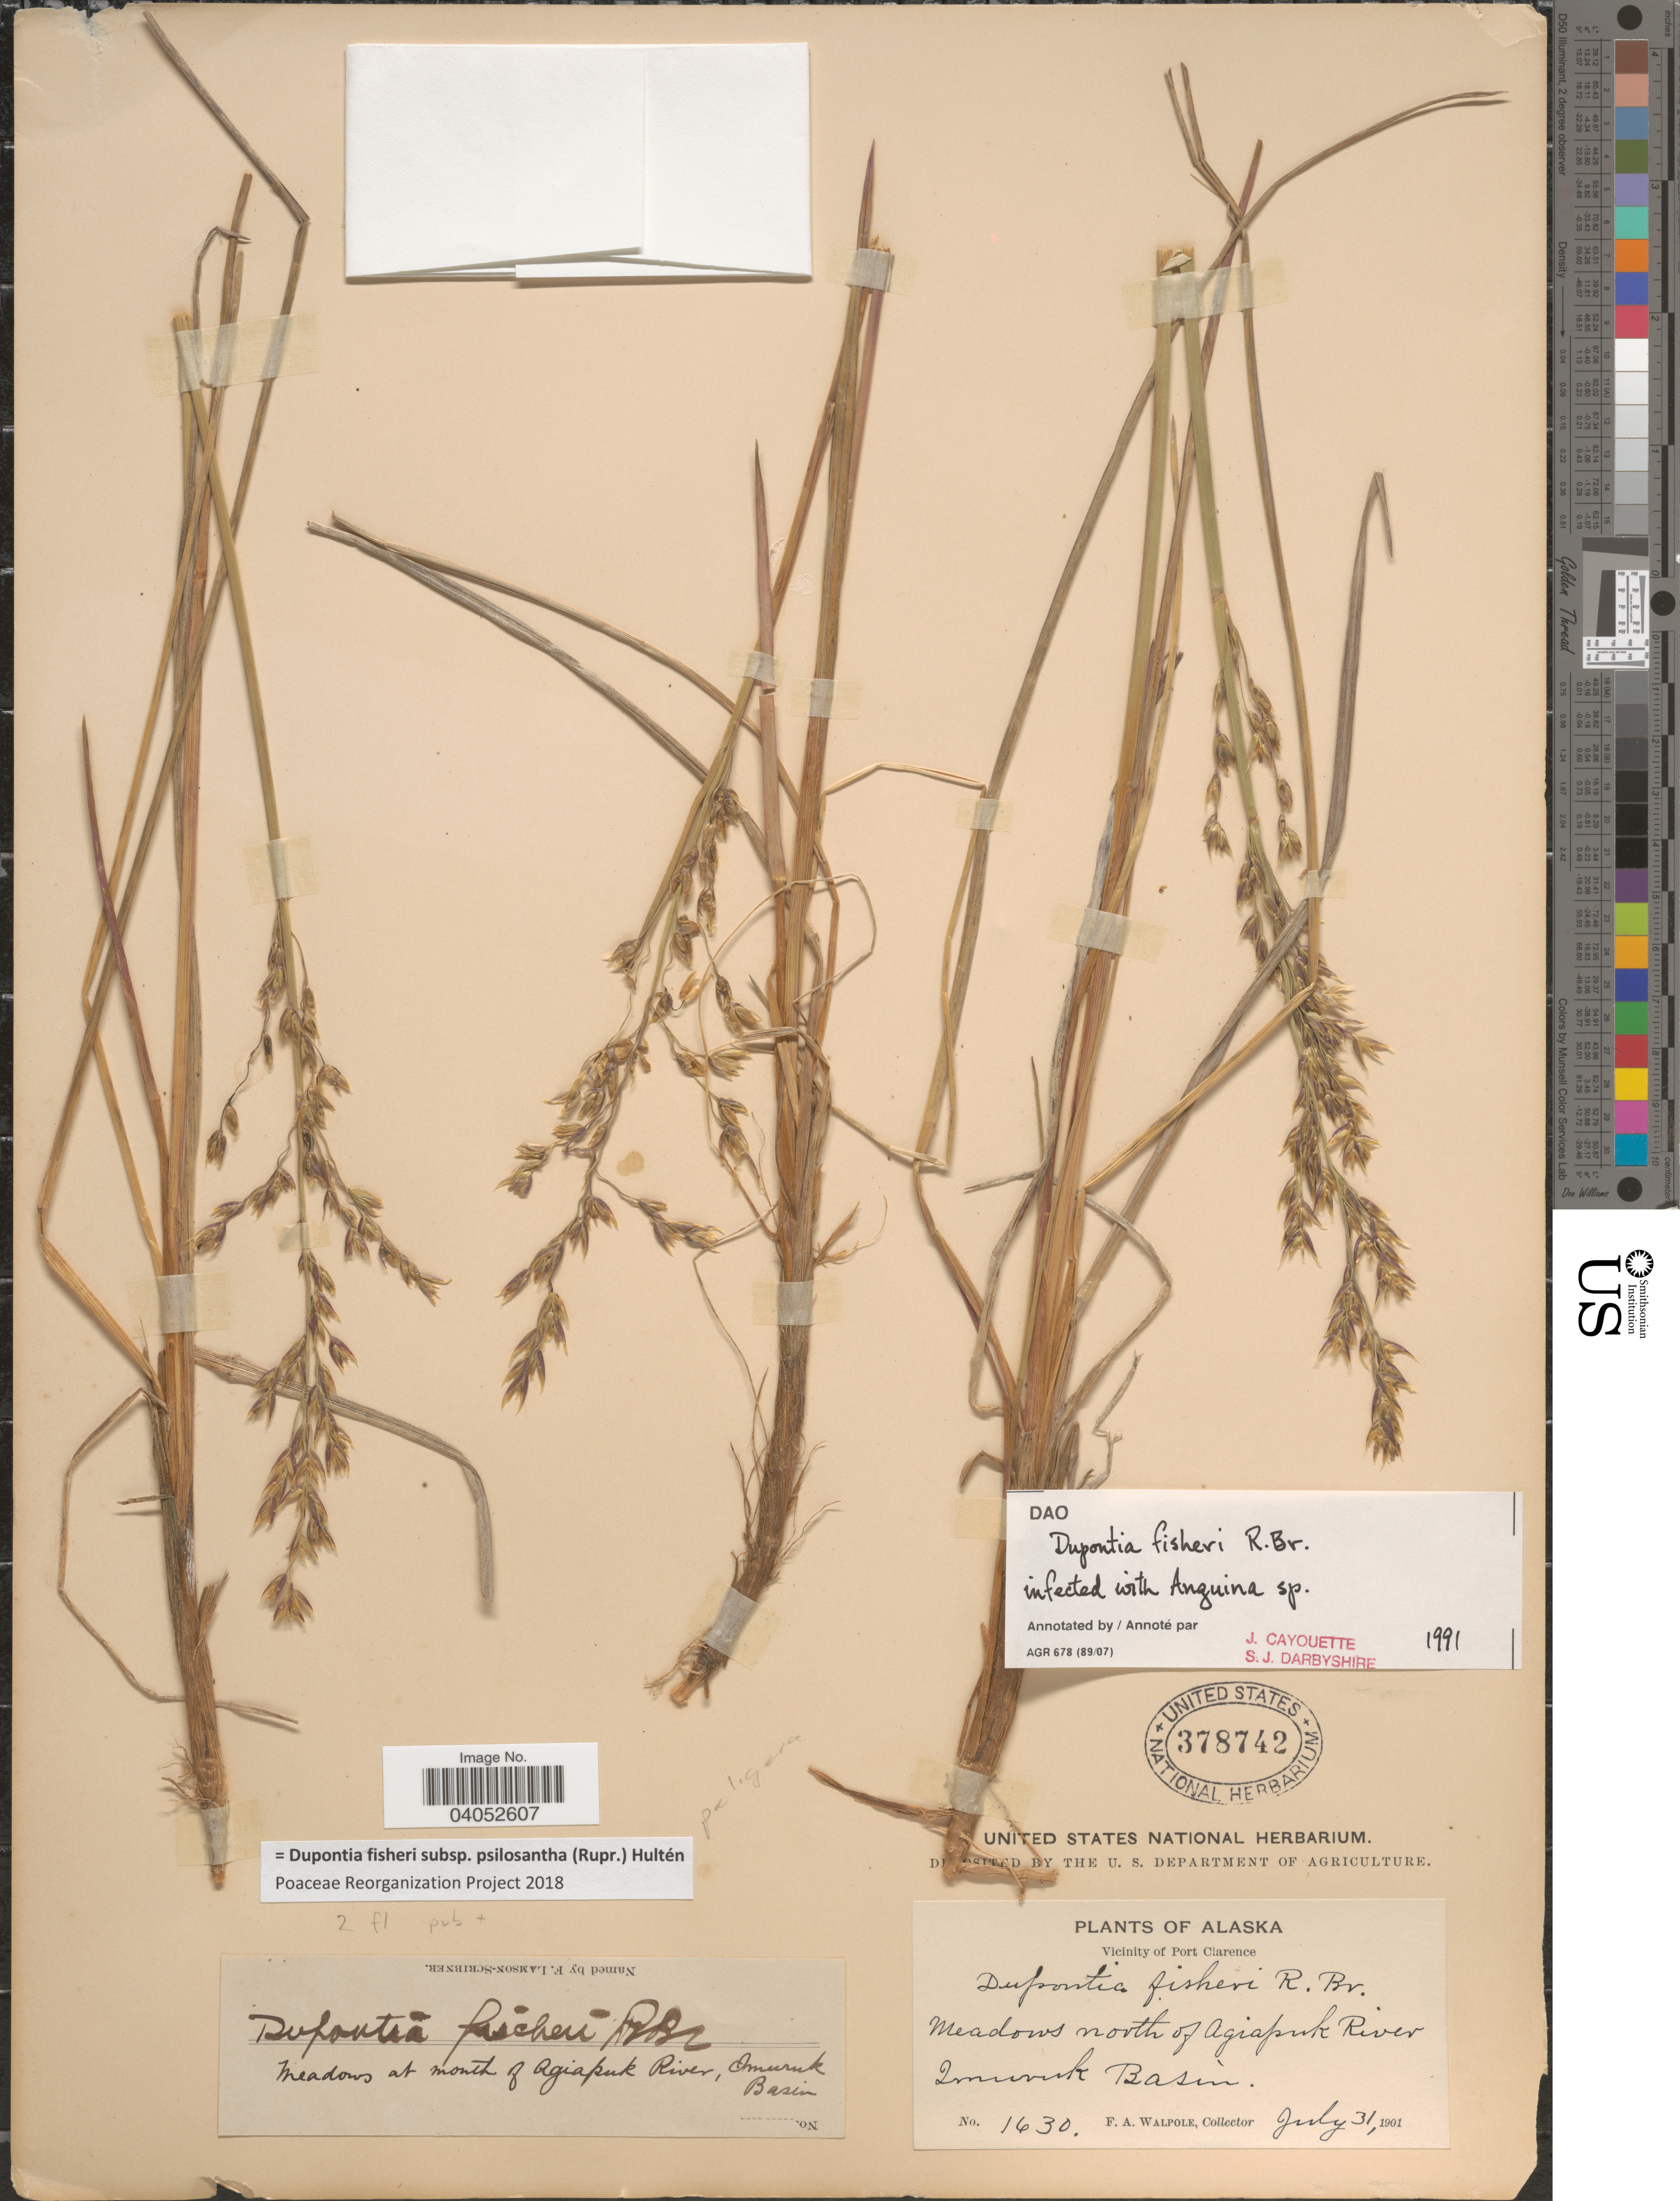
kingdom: Plantae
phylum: Tracheophyta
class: Liliopsida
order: Poales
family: Poaceae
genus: Dupontia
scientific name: Dupontia fisheri subsp. psilosantha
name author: (Rupr.) Hultén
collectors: F. Walpole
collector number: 1630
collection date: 1901-07-31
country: United States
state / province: Alaska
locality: Vicinity of Port Clarence. Meadows north of Agiapuk River. Imuruk Basin.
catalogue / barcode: US 378742